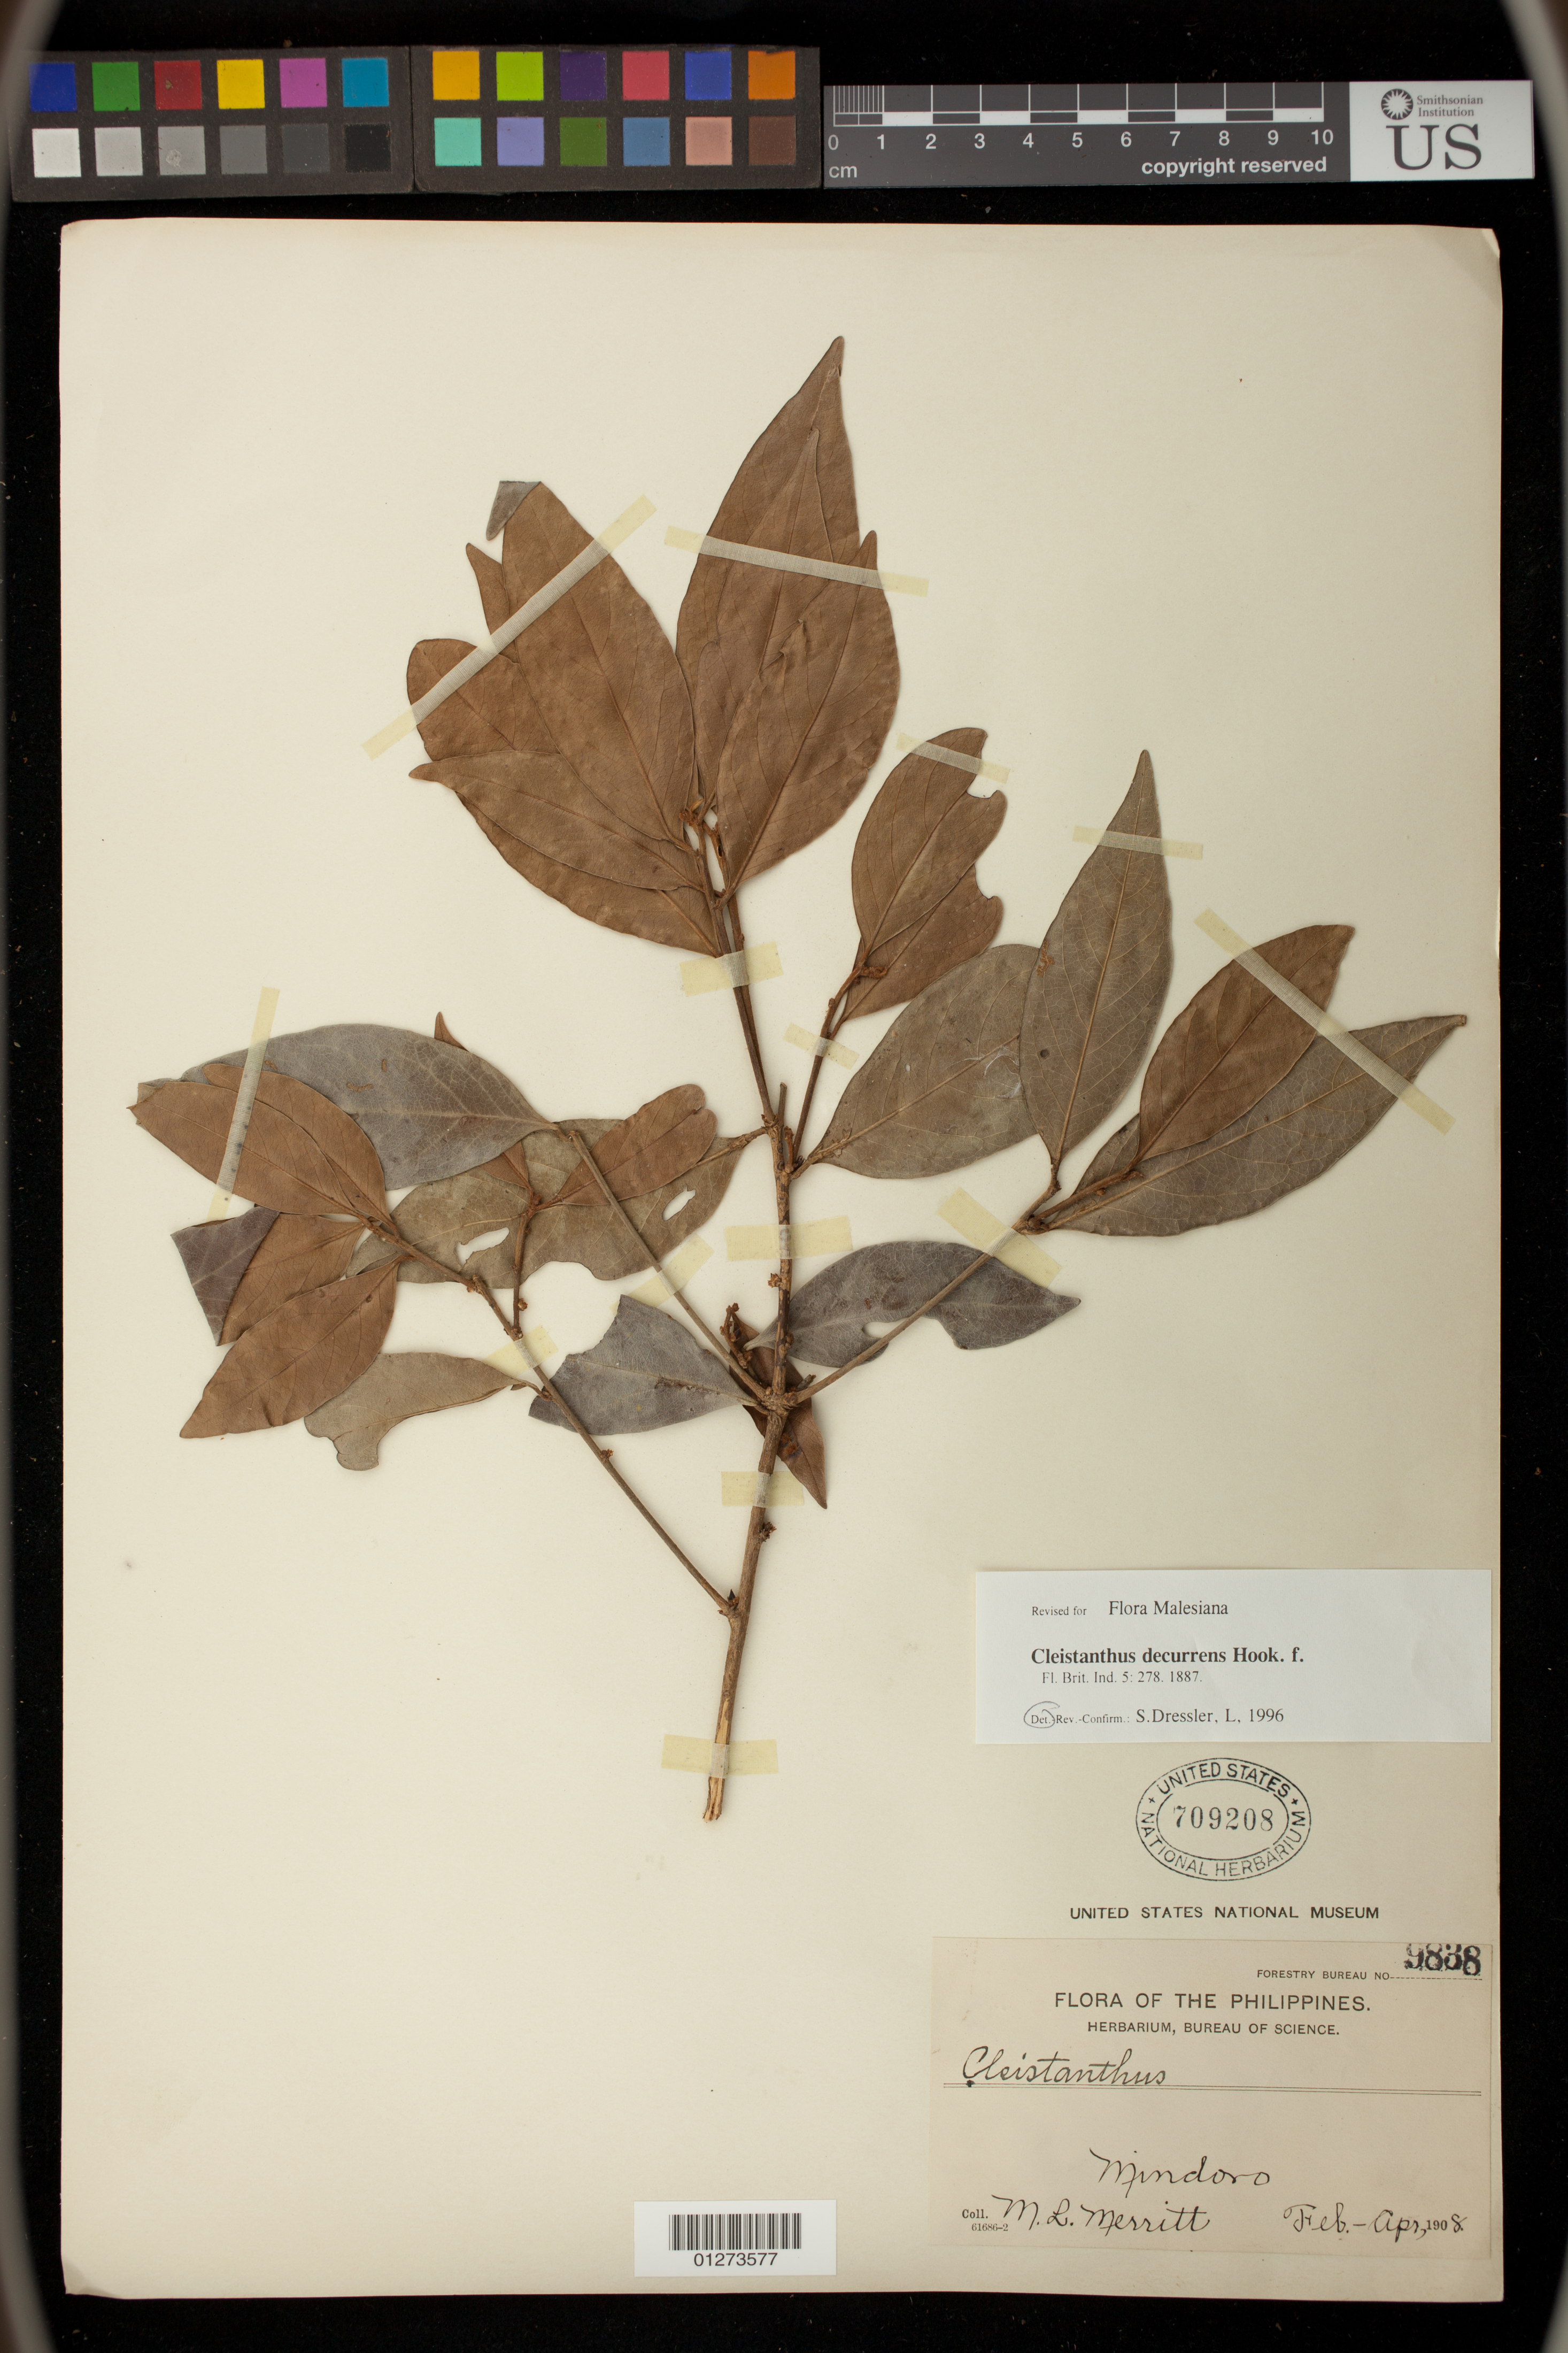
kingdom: Plantae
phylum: Tracheophyta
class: Magnoliopsida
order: Malpighiales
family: Phyllanthaceae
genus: Cleistanthus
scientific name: Cleistanthus decurrens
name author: Hook. f.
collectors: M. L. Merritt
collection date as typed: Feb 1908 to -- Apr 1908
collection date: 1908-02/1908-04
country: Philippines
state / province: Mimaropa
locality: Mindoro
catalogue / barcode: US 709208